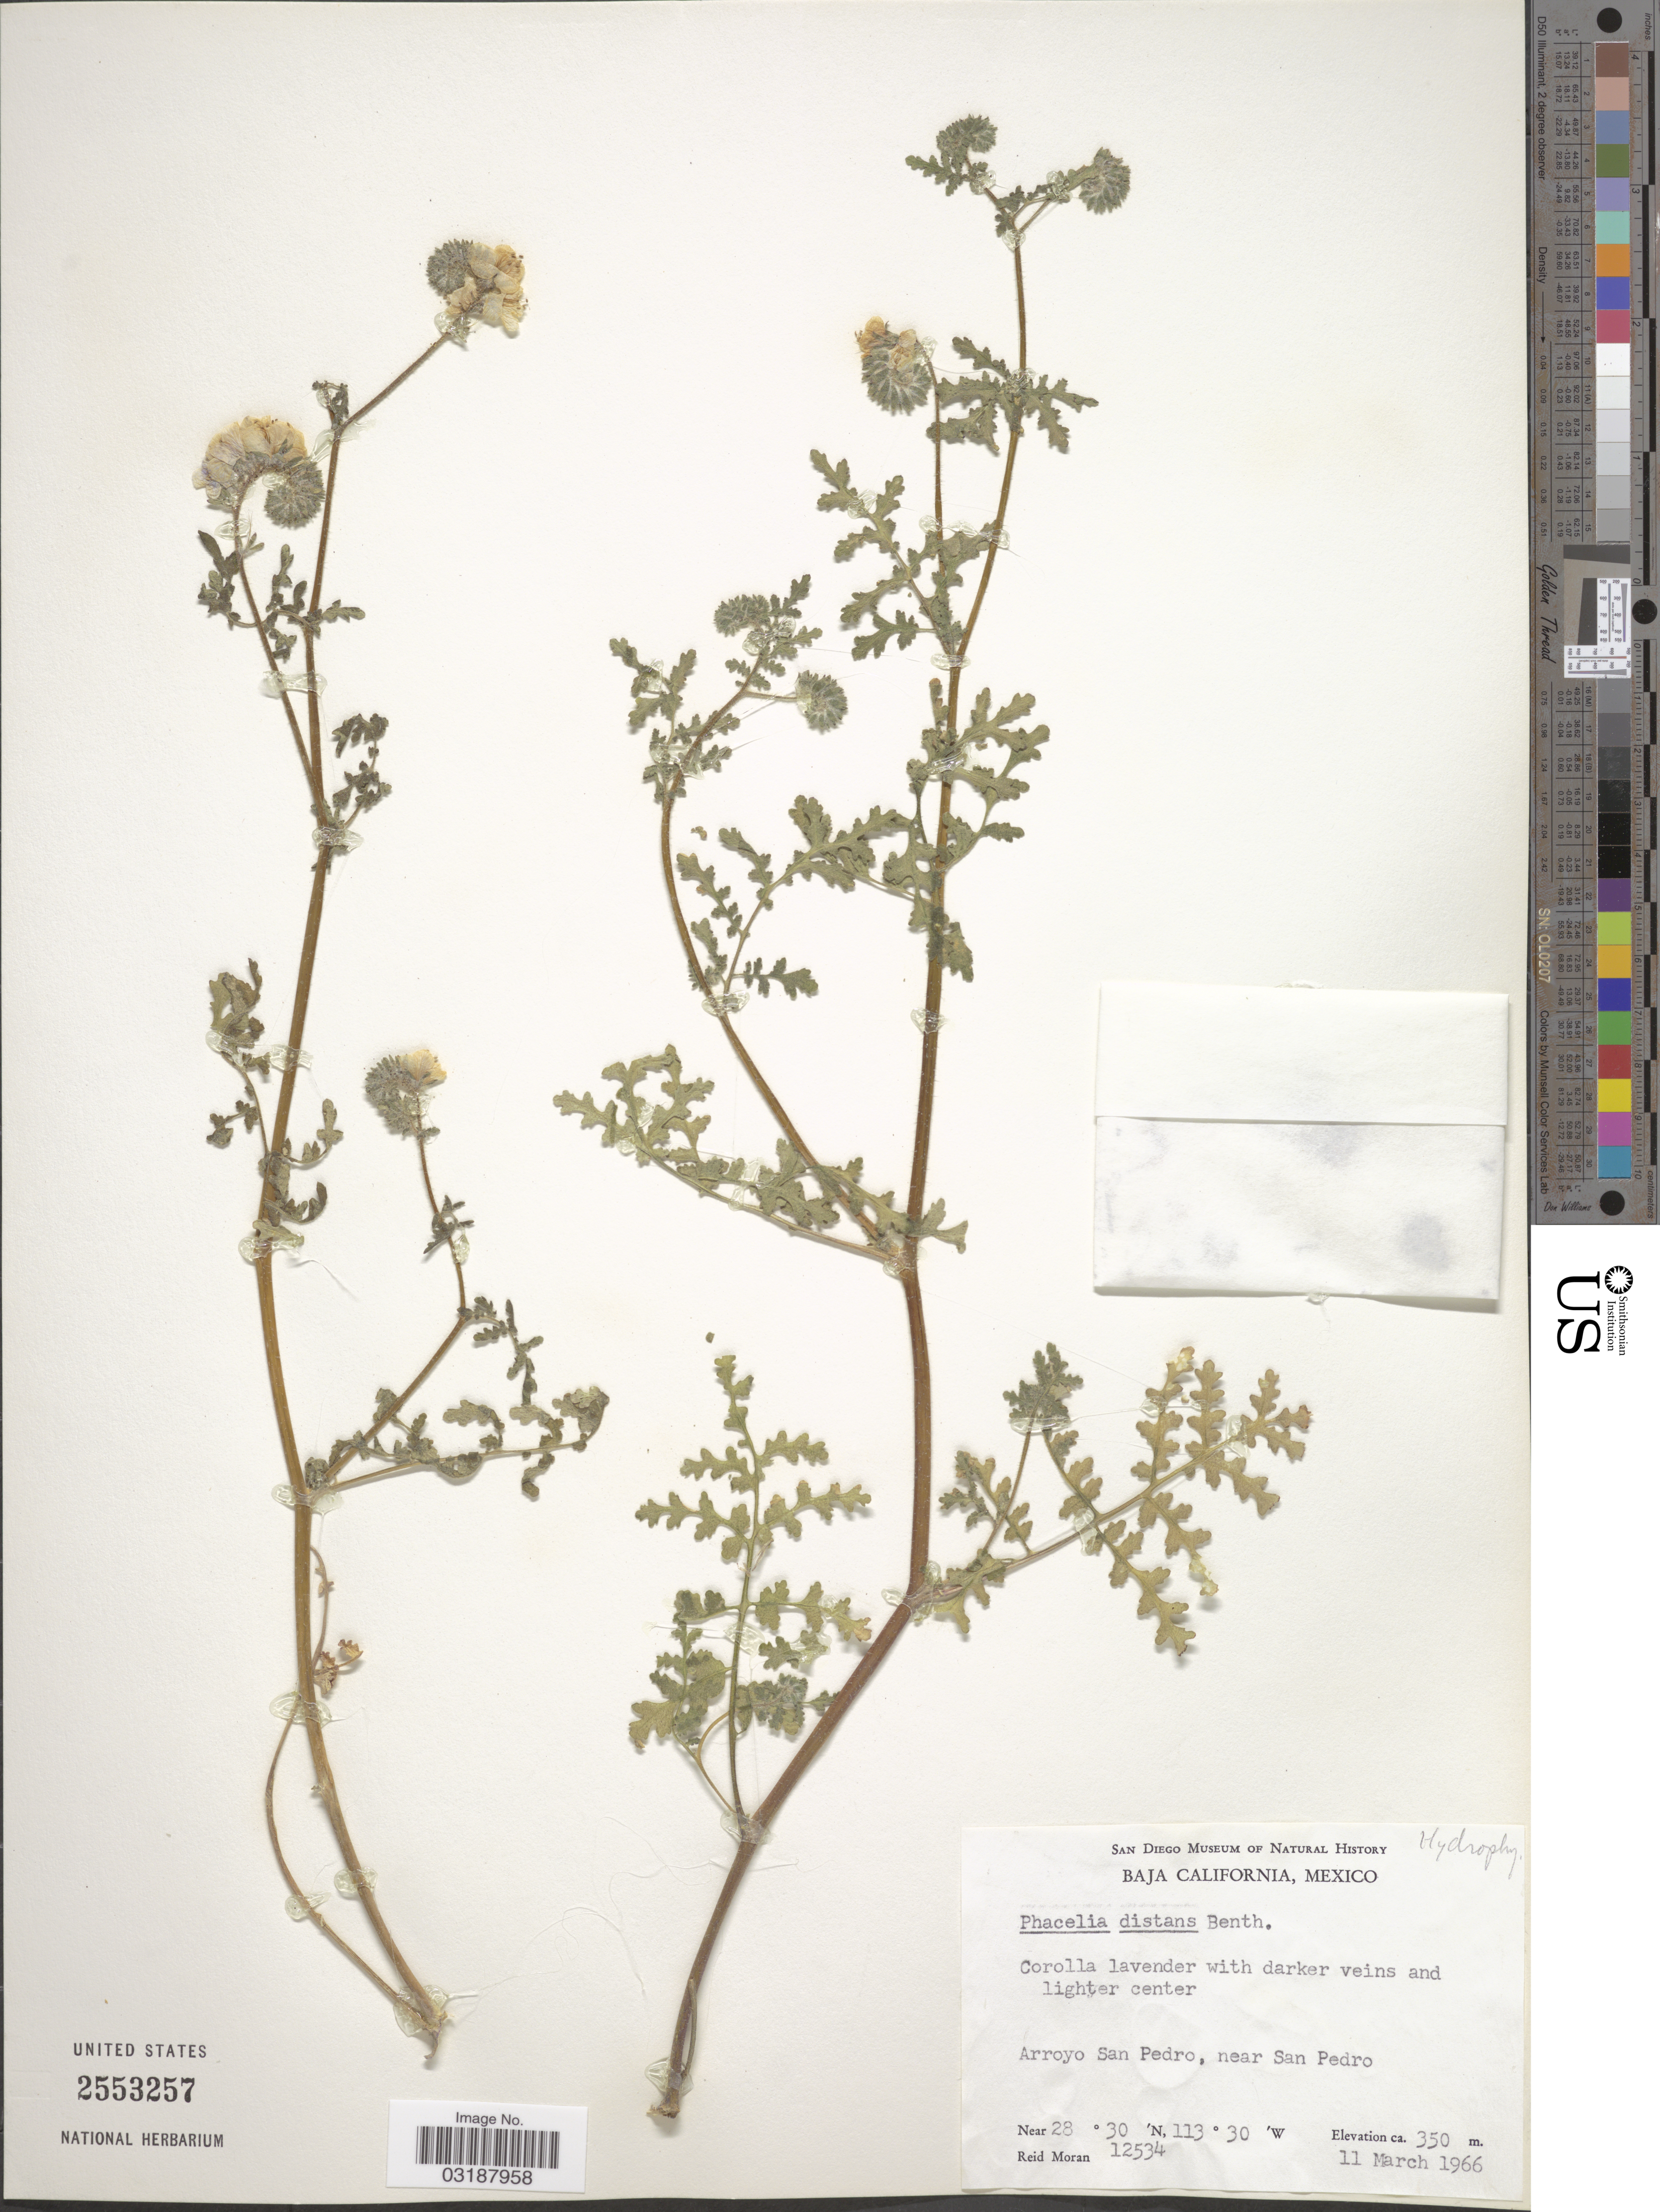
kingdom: Plantae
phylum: Tracheophyta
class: Magnoliopsida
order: Boraginales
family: Hydrophyllaceae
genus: Phacelia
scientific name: Phacelia distans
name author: Benth.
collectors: R. Moran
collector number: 12534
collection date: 1966-03-11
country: Mexico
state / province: Baja California Norte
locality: Arroyo San Pedro, near San Pedro.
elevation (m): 350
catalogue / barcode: US 2553257